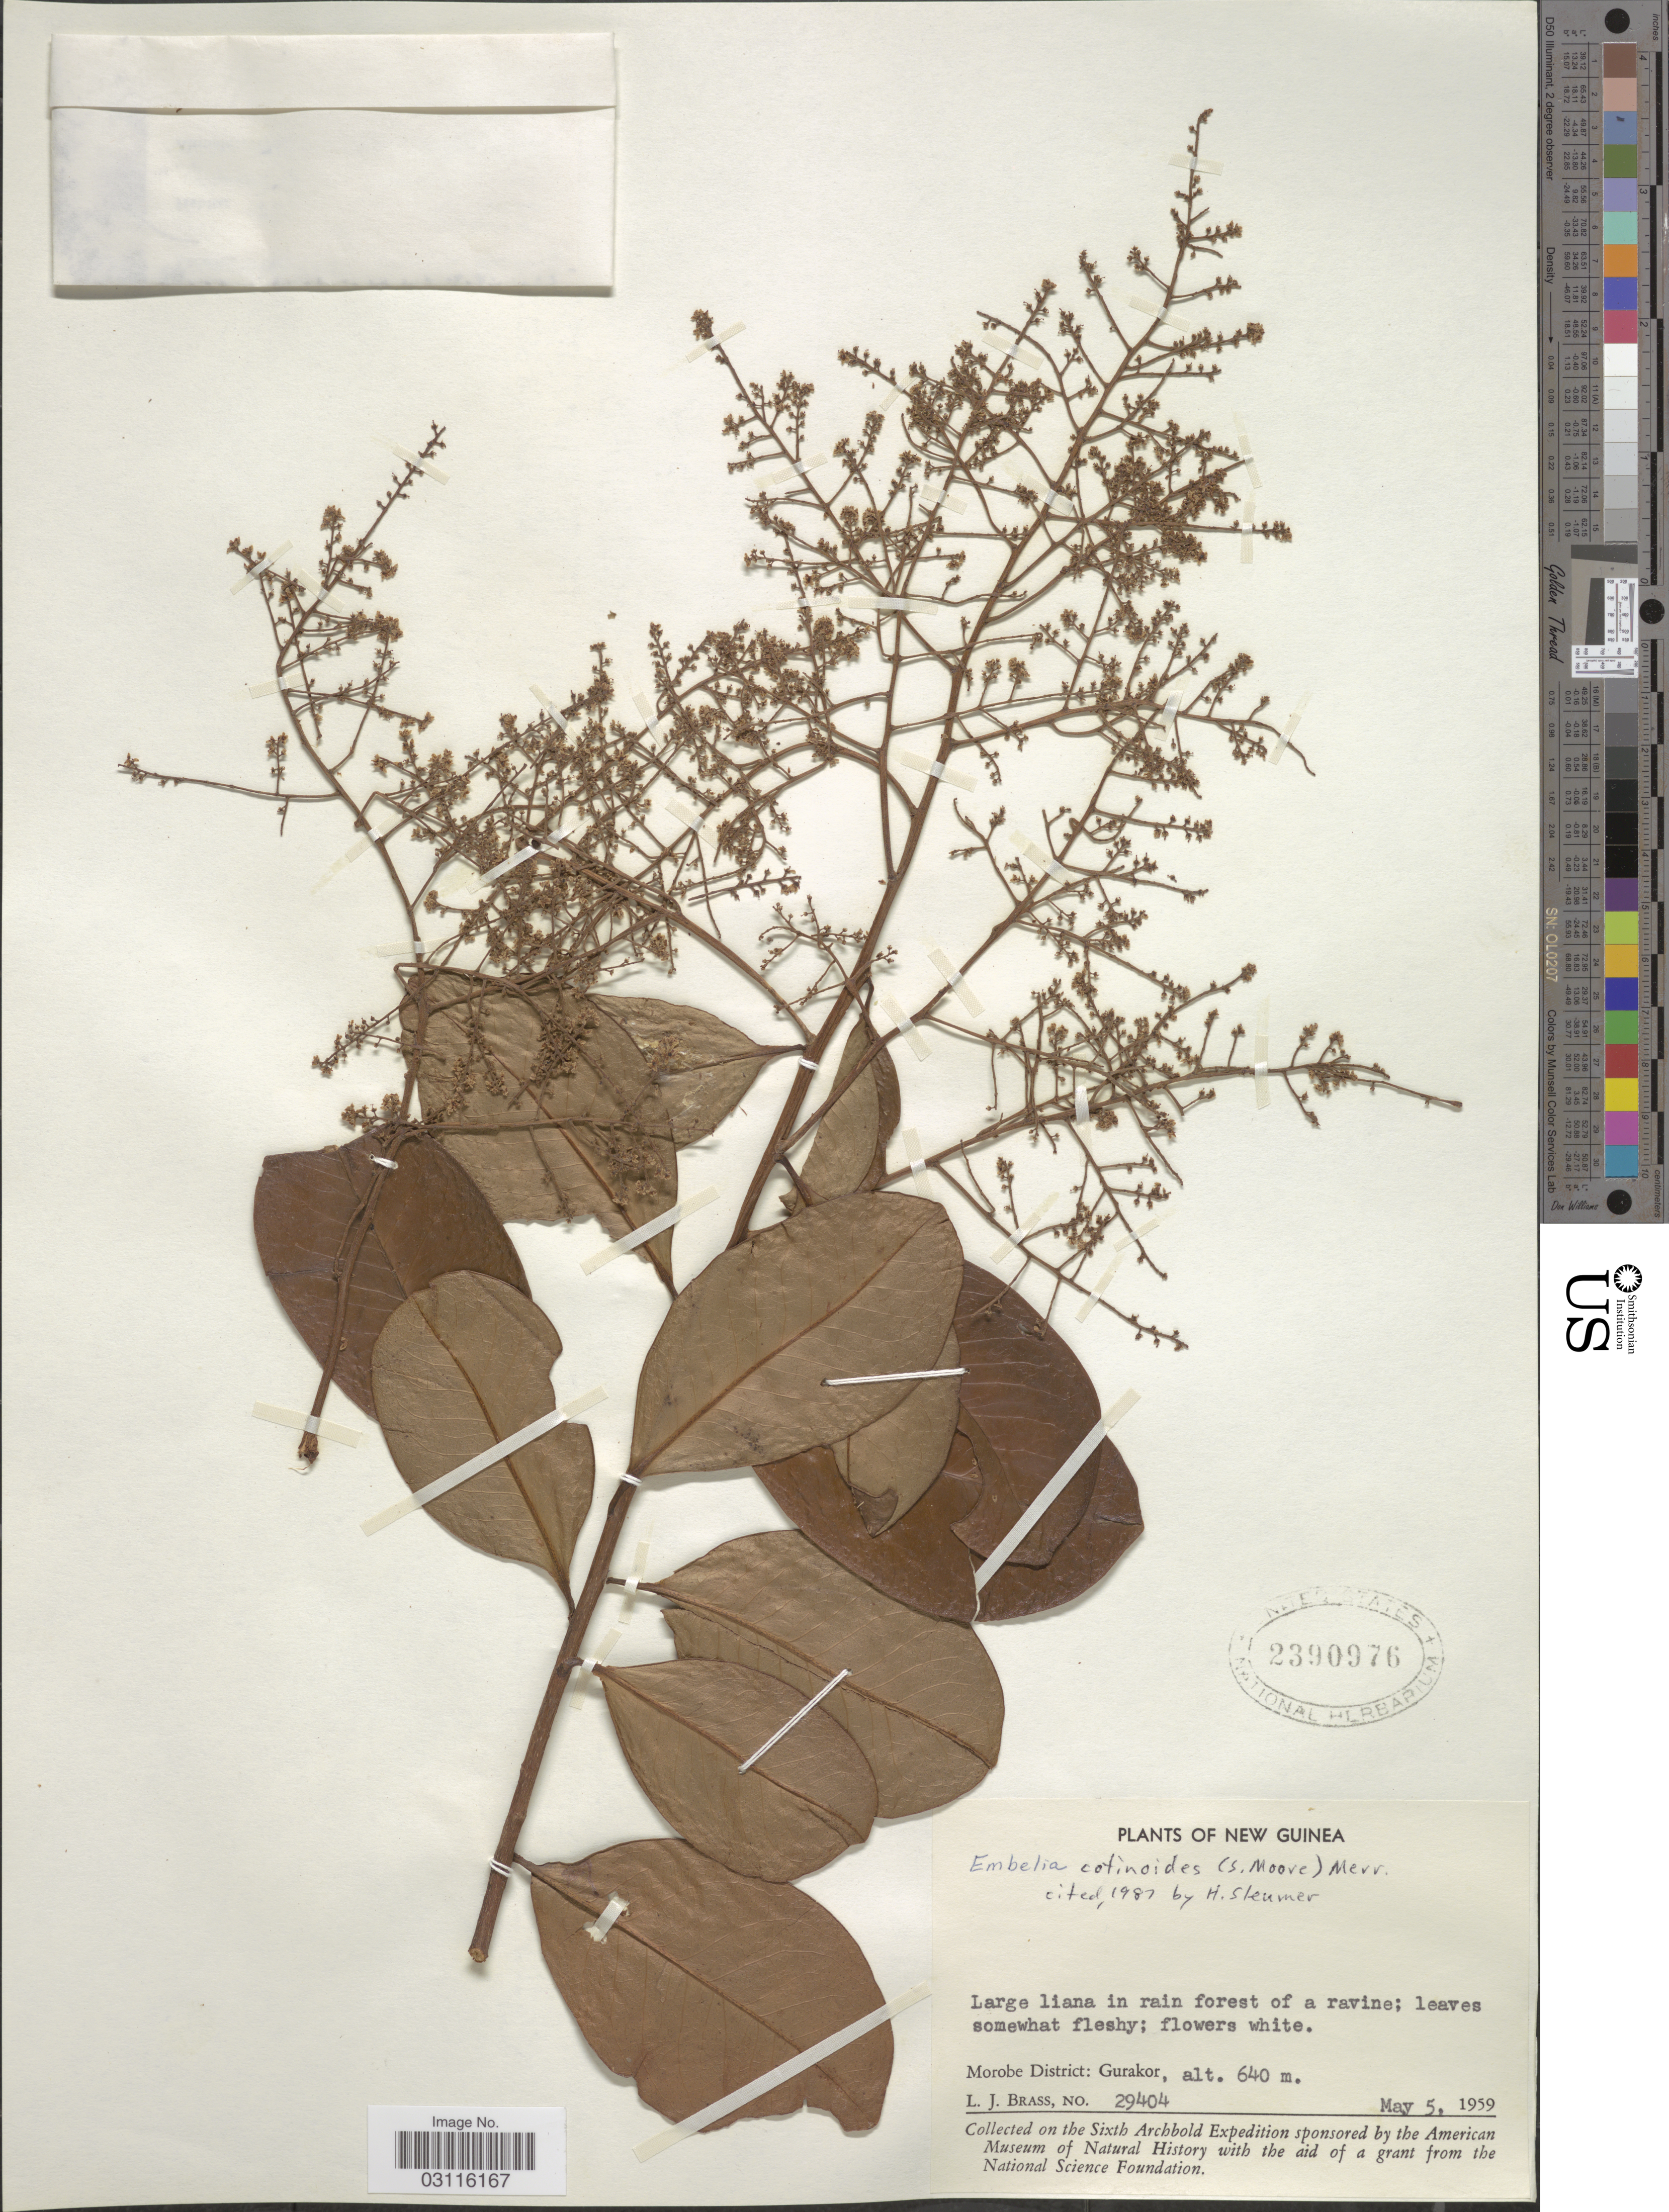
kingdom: Plantae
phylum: Tracheophyta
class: Magnoliopsida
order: Ericales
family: Primulaceae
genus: Embelia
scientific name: Embelia cotinoides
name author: (S. Moore) Merr.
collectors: L. J. Brass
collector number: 29404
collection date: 1959-05-05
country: Papua New Guinea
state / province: Morobe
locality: New Guinea. Morobe District: Gurakor.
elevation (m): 640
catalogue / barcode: US 2390976